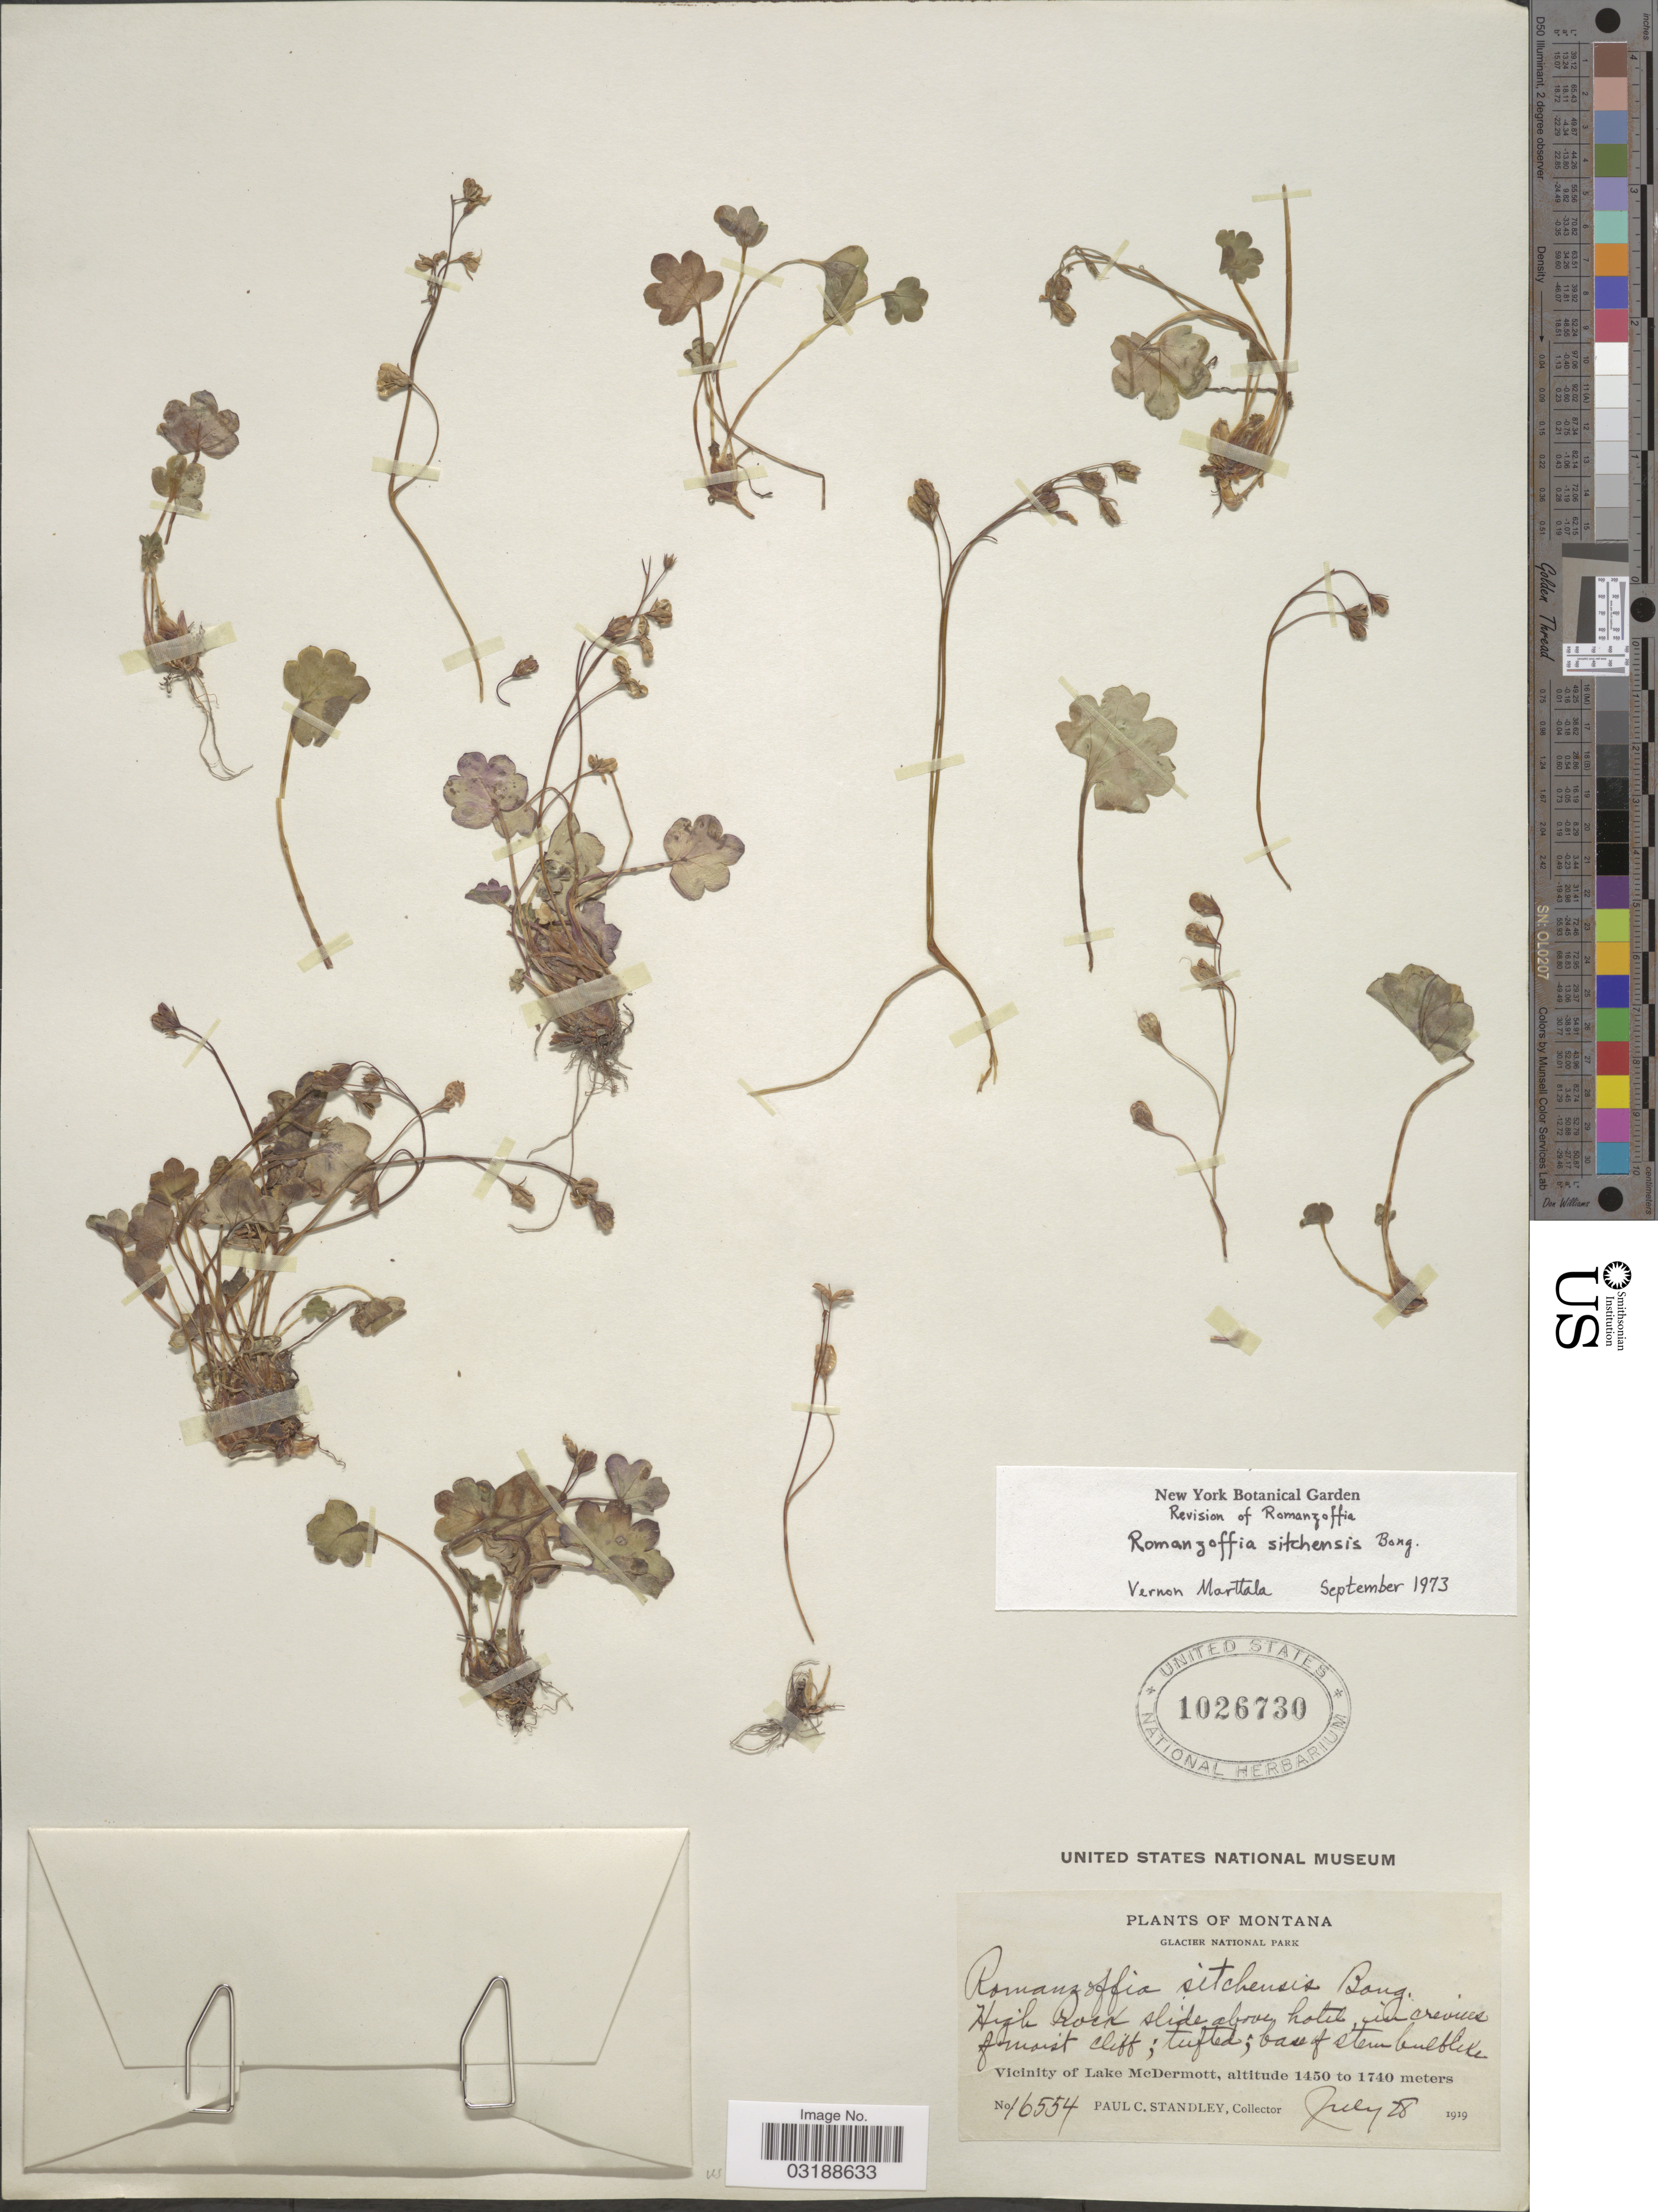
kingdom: Plantae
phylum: Tracheophyta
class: Magnoliopsida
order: Boraginales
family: Hydrophyllaceae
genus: Romanzoffia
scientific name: Romanzoffia sitchensis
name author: Bong.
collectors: P. C. Standley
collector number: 16554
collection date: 1919-07-28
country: United States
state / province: Montana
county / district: Glacier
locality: Glacier National Park, Vicinity of Lake McDermott.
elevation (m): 1450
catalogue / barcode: US 1026730